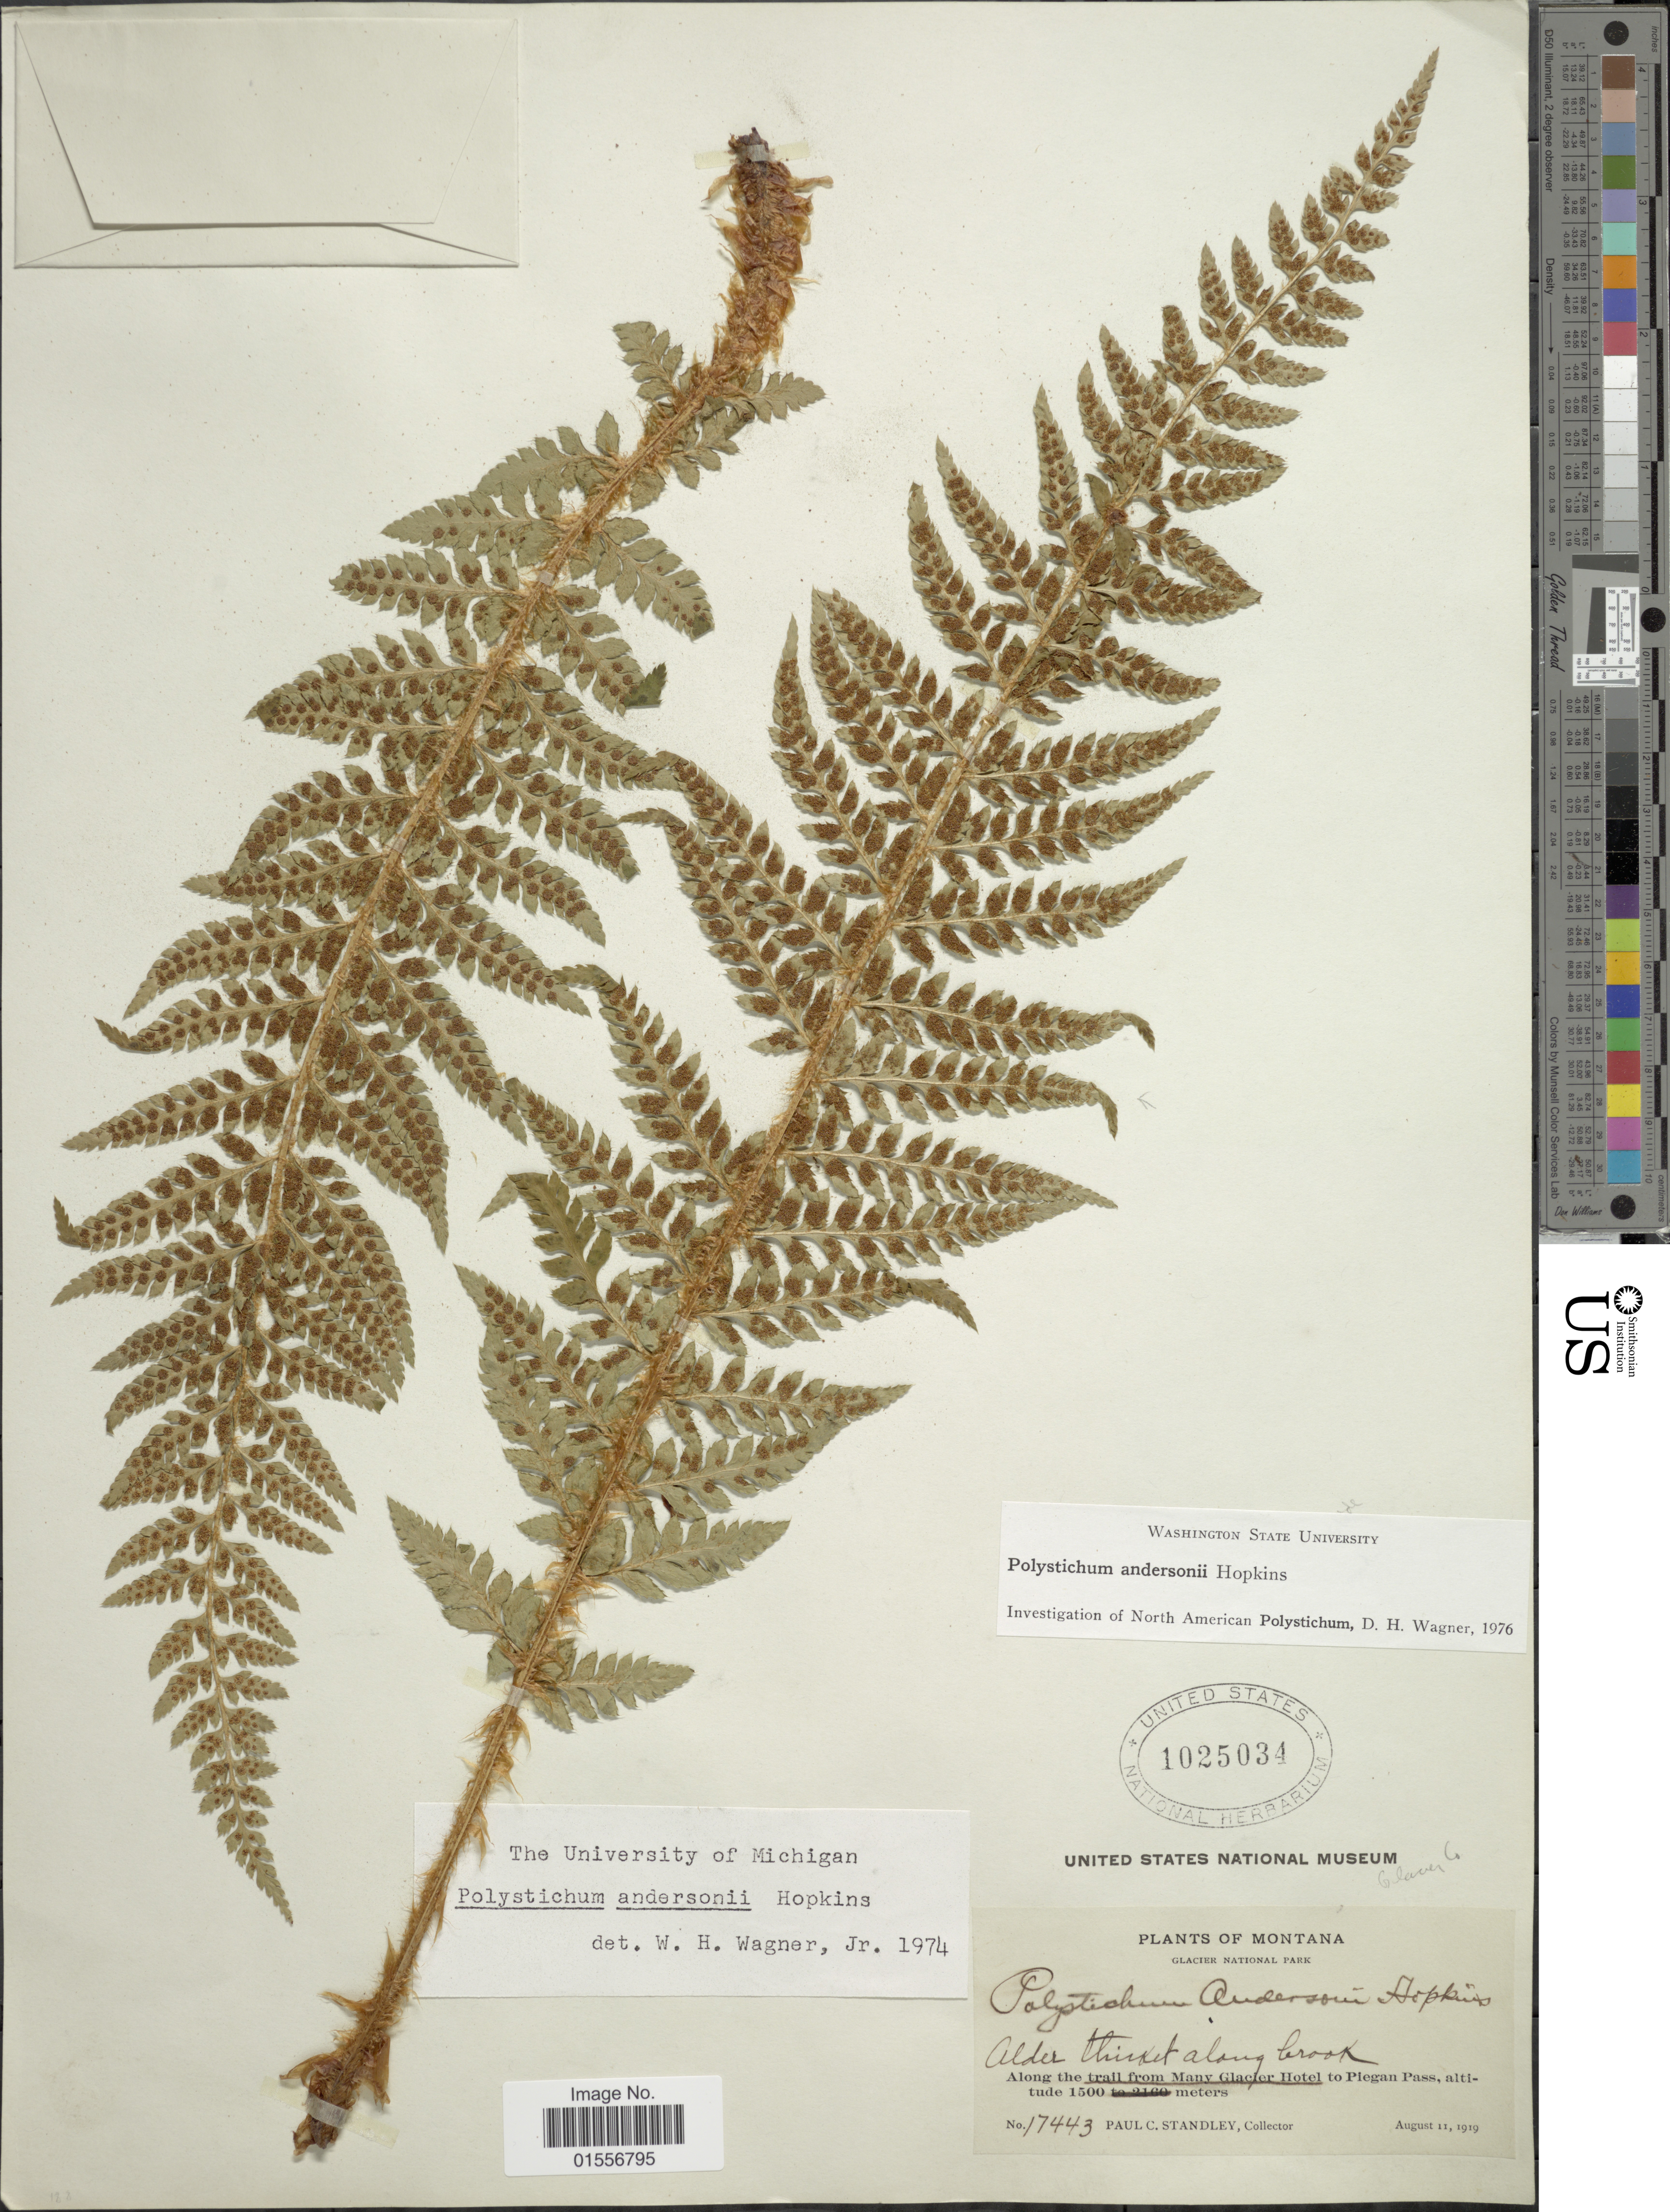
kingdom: Plantae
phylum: Tracheophyta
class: Polypodiopsida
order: Polypodiales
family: Dryopteridaceae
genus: Polystichum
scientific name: Polystichum andersonii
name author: Hopkins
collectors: P. C. Standley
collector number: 17443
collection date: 1919-08-11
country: United States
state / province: Montana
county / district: Glacier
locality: Glacier National Park, Alder thicket along brook. Along the trail from Many Glacier Hotel to Piegan Pass.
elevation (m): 1500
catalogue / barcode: US 1025034